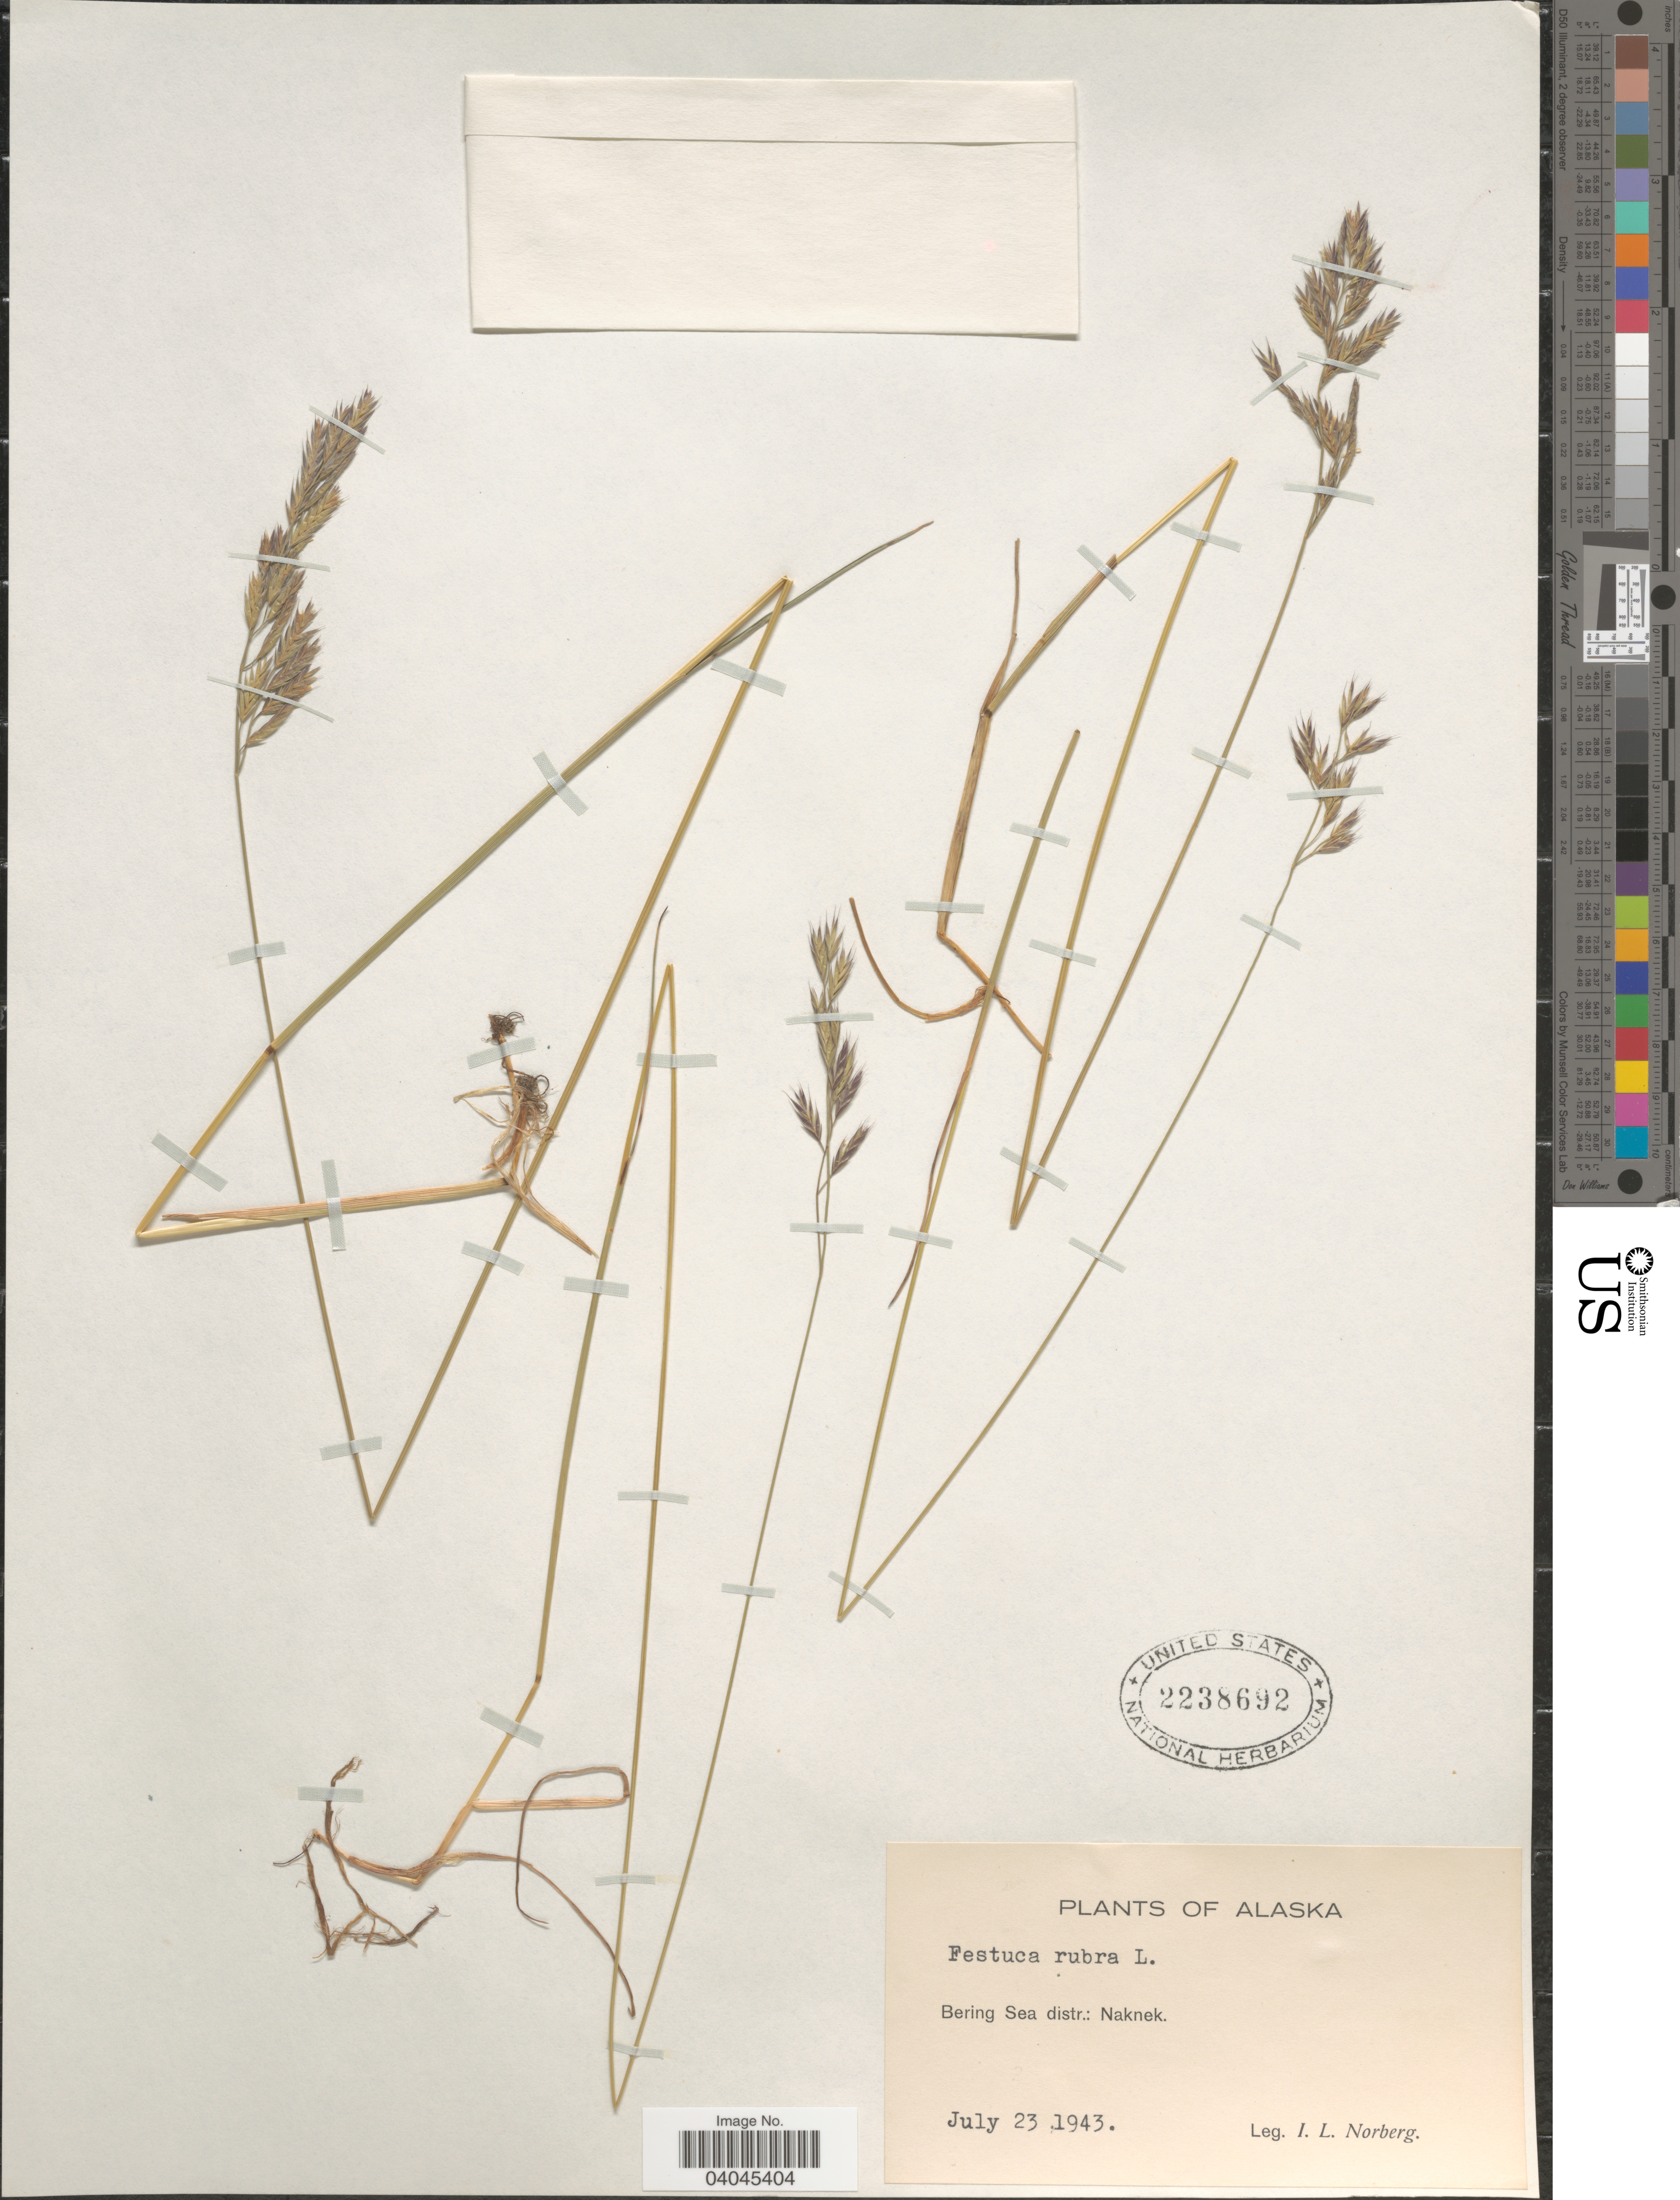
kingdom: Plantae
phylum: Tracheophyta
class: Liliopsida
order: Poales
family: Poaceae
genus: Festuca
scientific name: Festuca rubra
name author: L.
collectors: I. Norberg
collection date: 1943-07-23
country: United States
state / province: Alaska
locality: Bering Sea distr.: Naknek.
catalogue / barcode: US 2238692